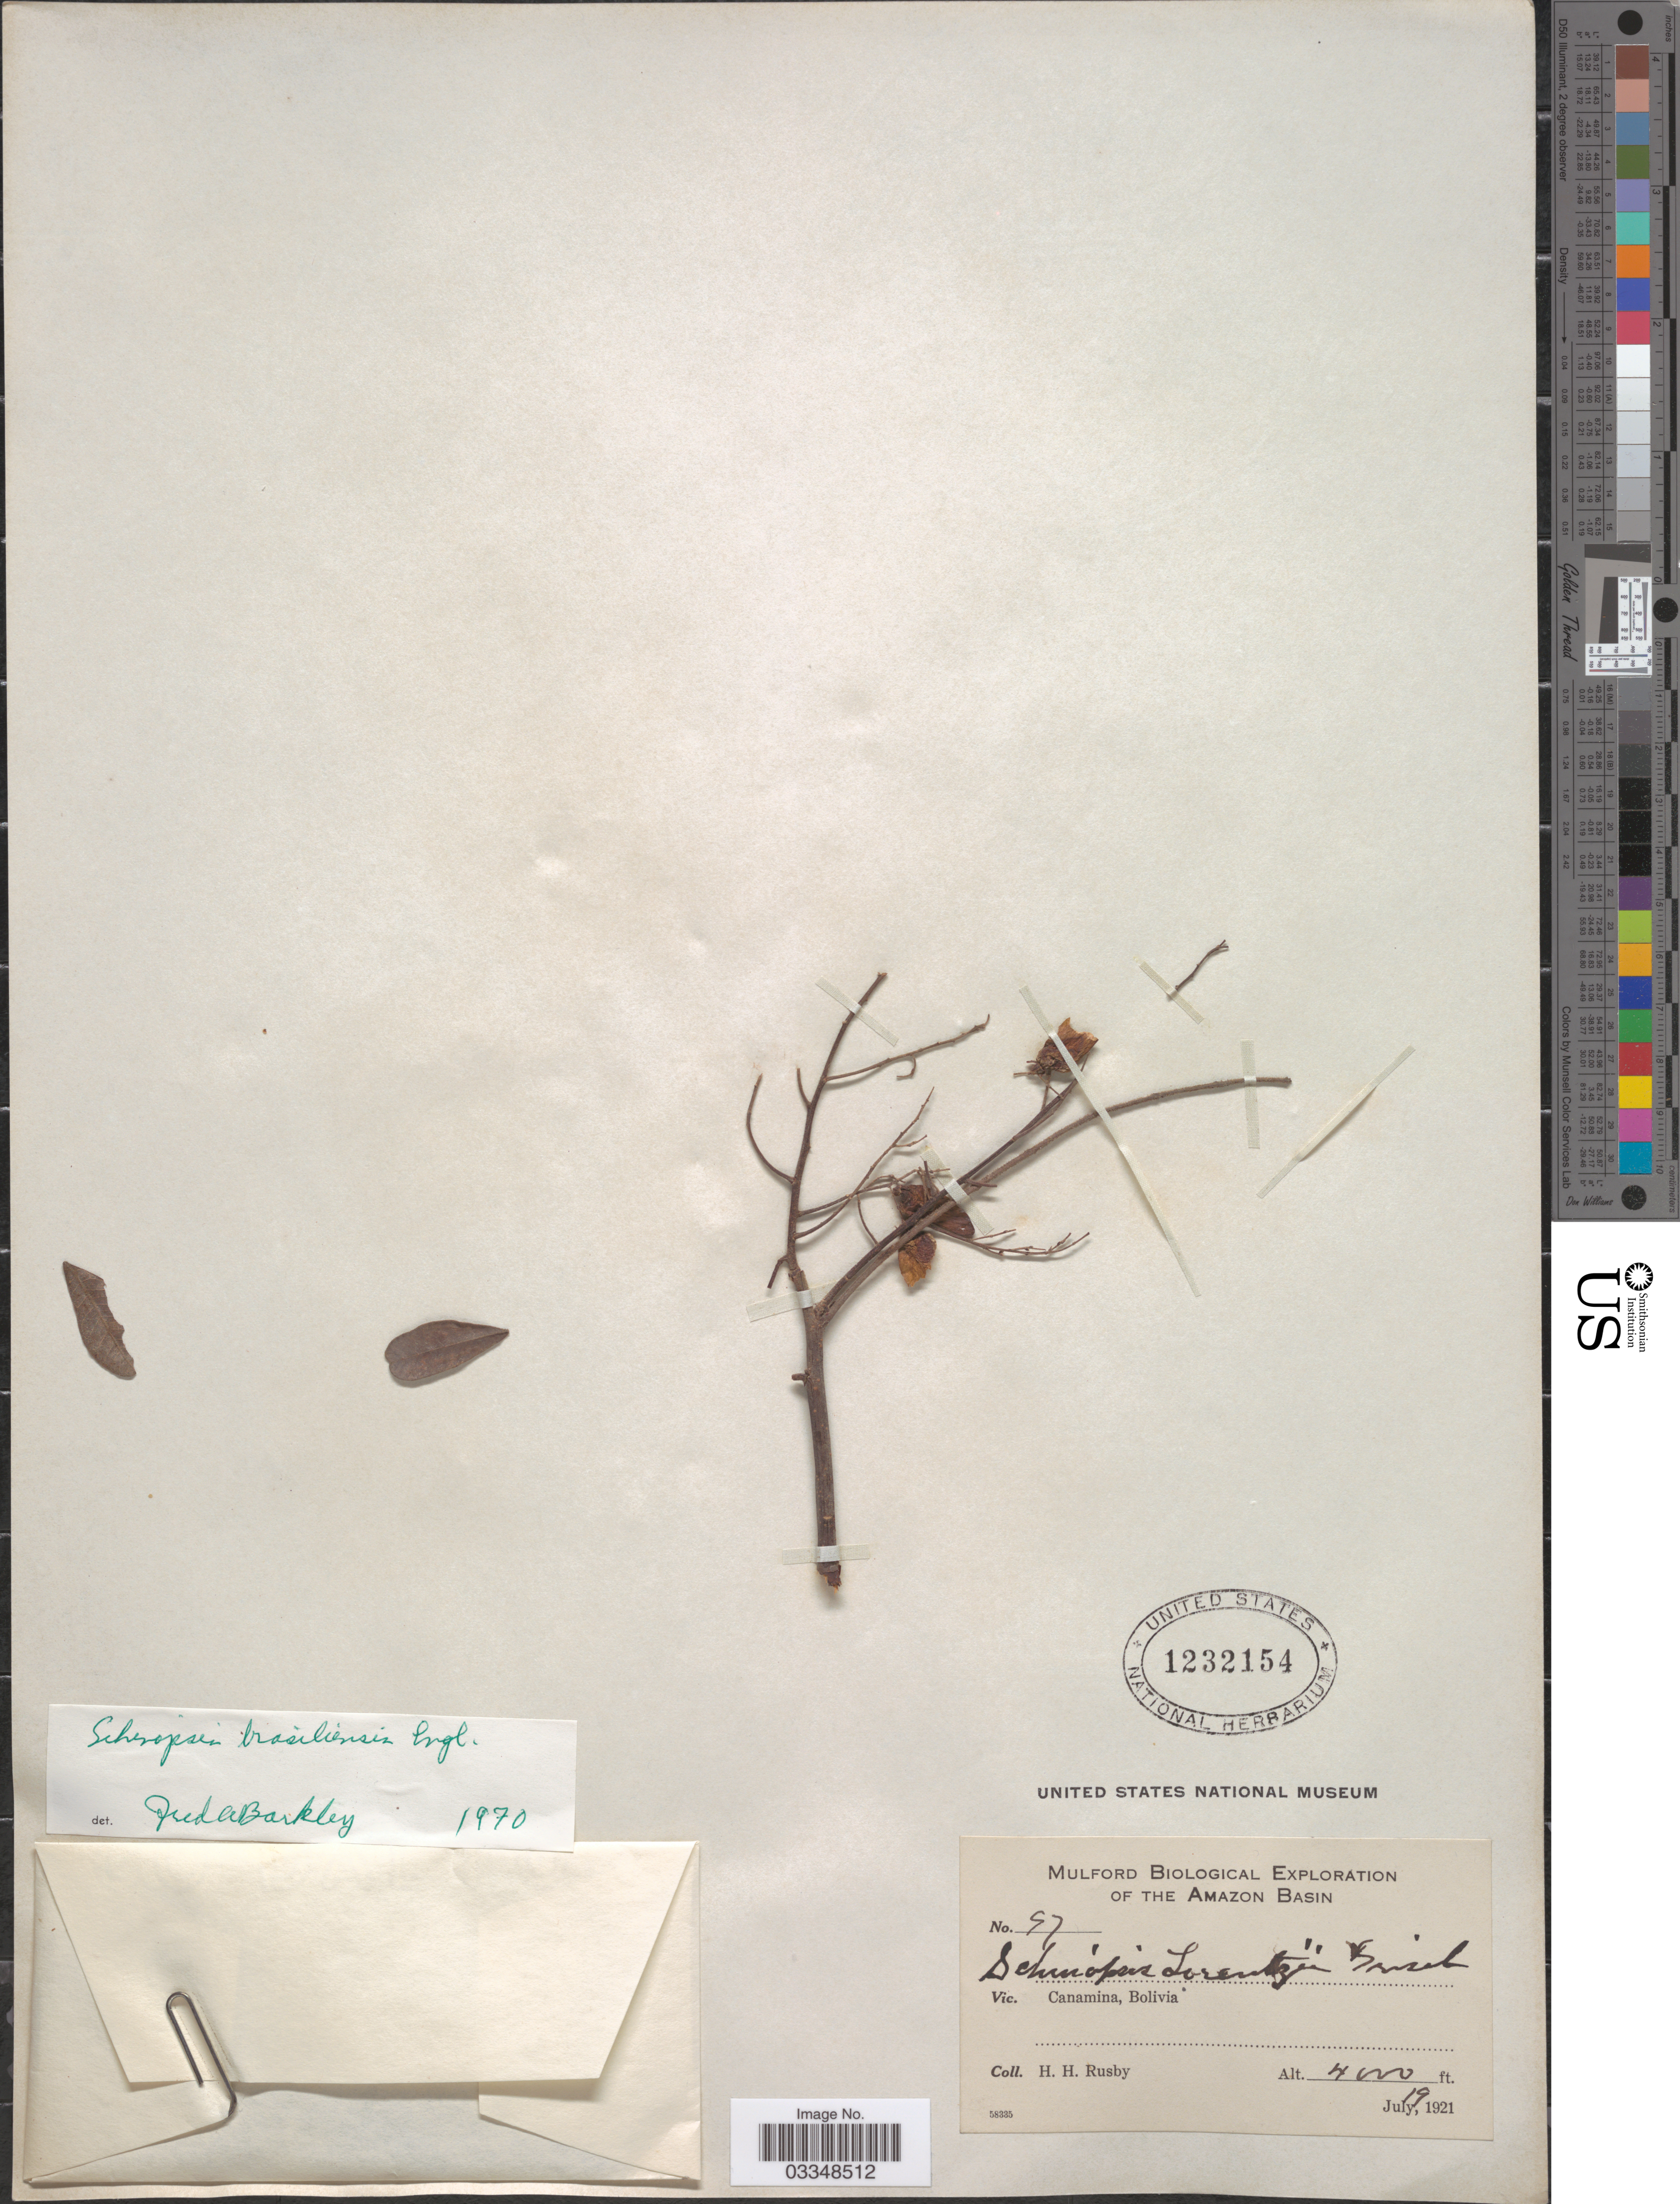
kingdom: Plantae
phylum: Tracheophyta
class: Magnoliopsida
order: Sapindales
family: Anacardiaceae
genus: Schinopsis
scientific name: Schinopsis brasiliensis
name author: Engl.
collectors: H. H. Rusby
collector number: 97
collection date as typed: July 19, 1921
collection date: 1921-07-19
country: Bolivia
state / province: La Paz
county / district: Inquisivi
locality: Canamina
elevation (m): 1219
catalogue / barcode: US 1232154